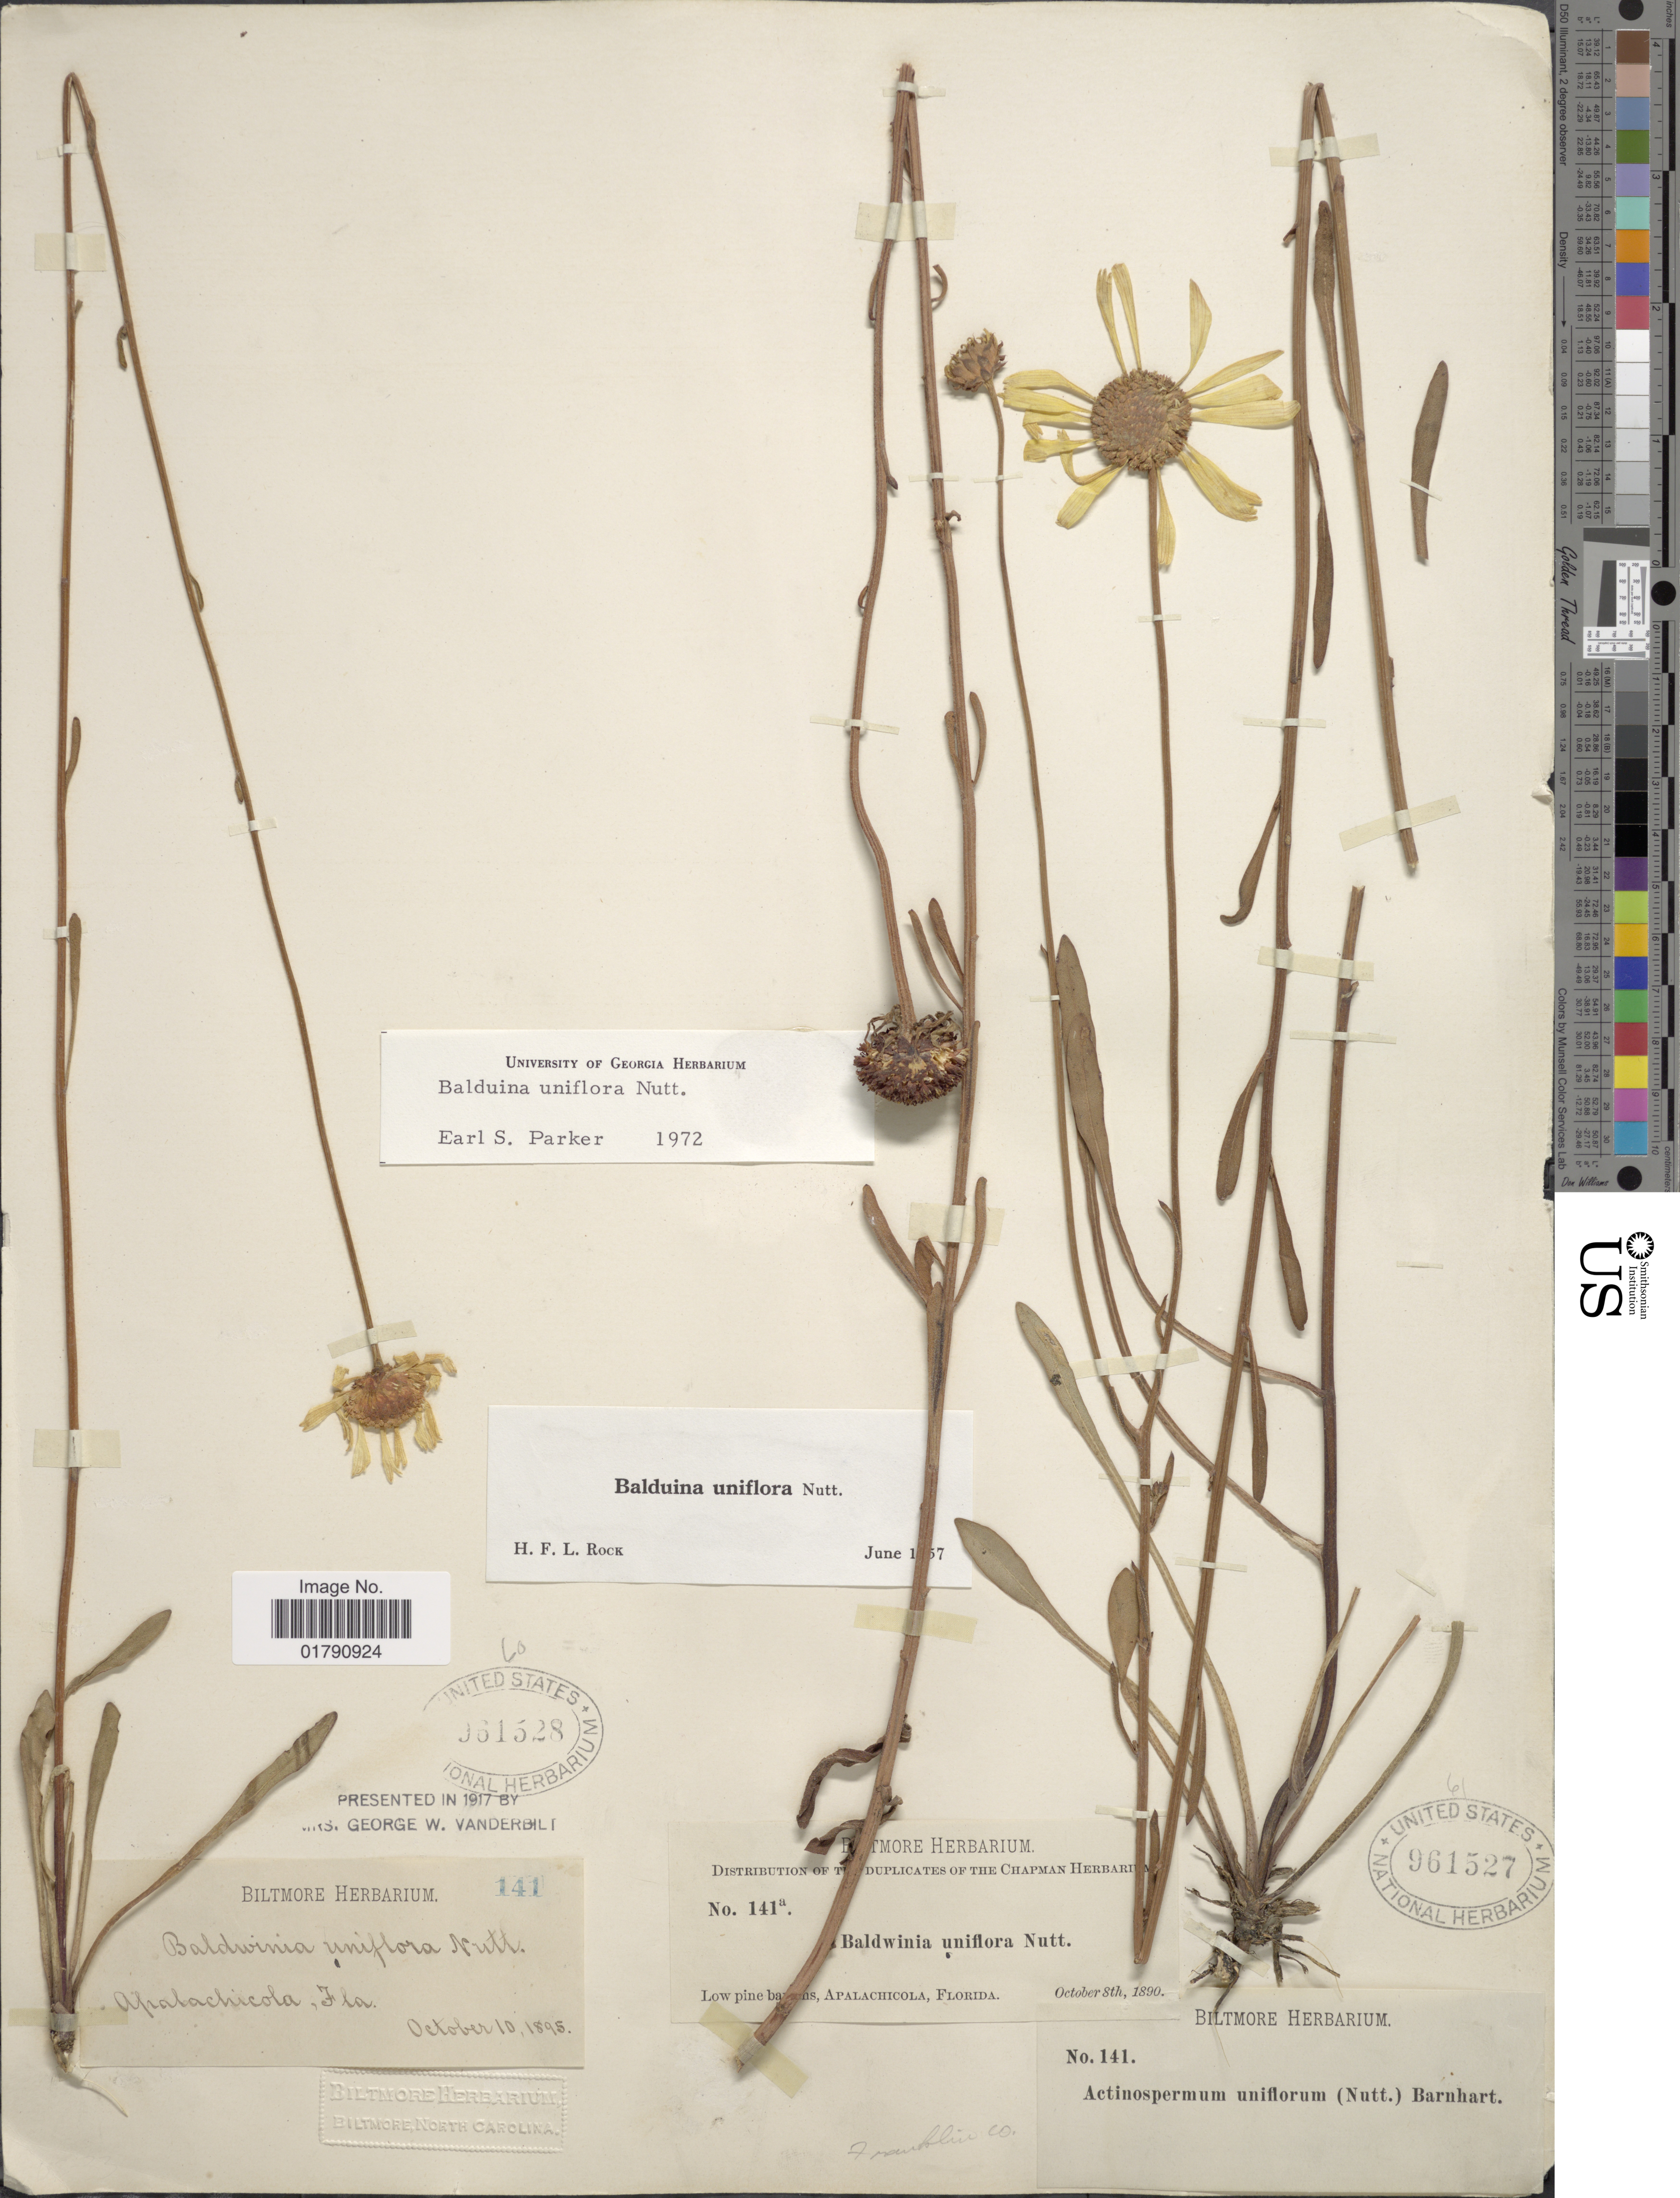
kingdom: Plantae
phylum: Tracheophyta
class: Magnoliopsida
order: Asterales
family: Asteraceae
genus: Balduina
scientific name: Balduina uniflora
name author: Nutt.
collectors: ex herb. Biltmore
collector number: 141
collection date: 1895-10-10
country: United States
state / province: Florida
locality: Apalachicola